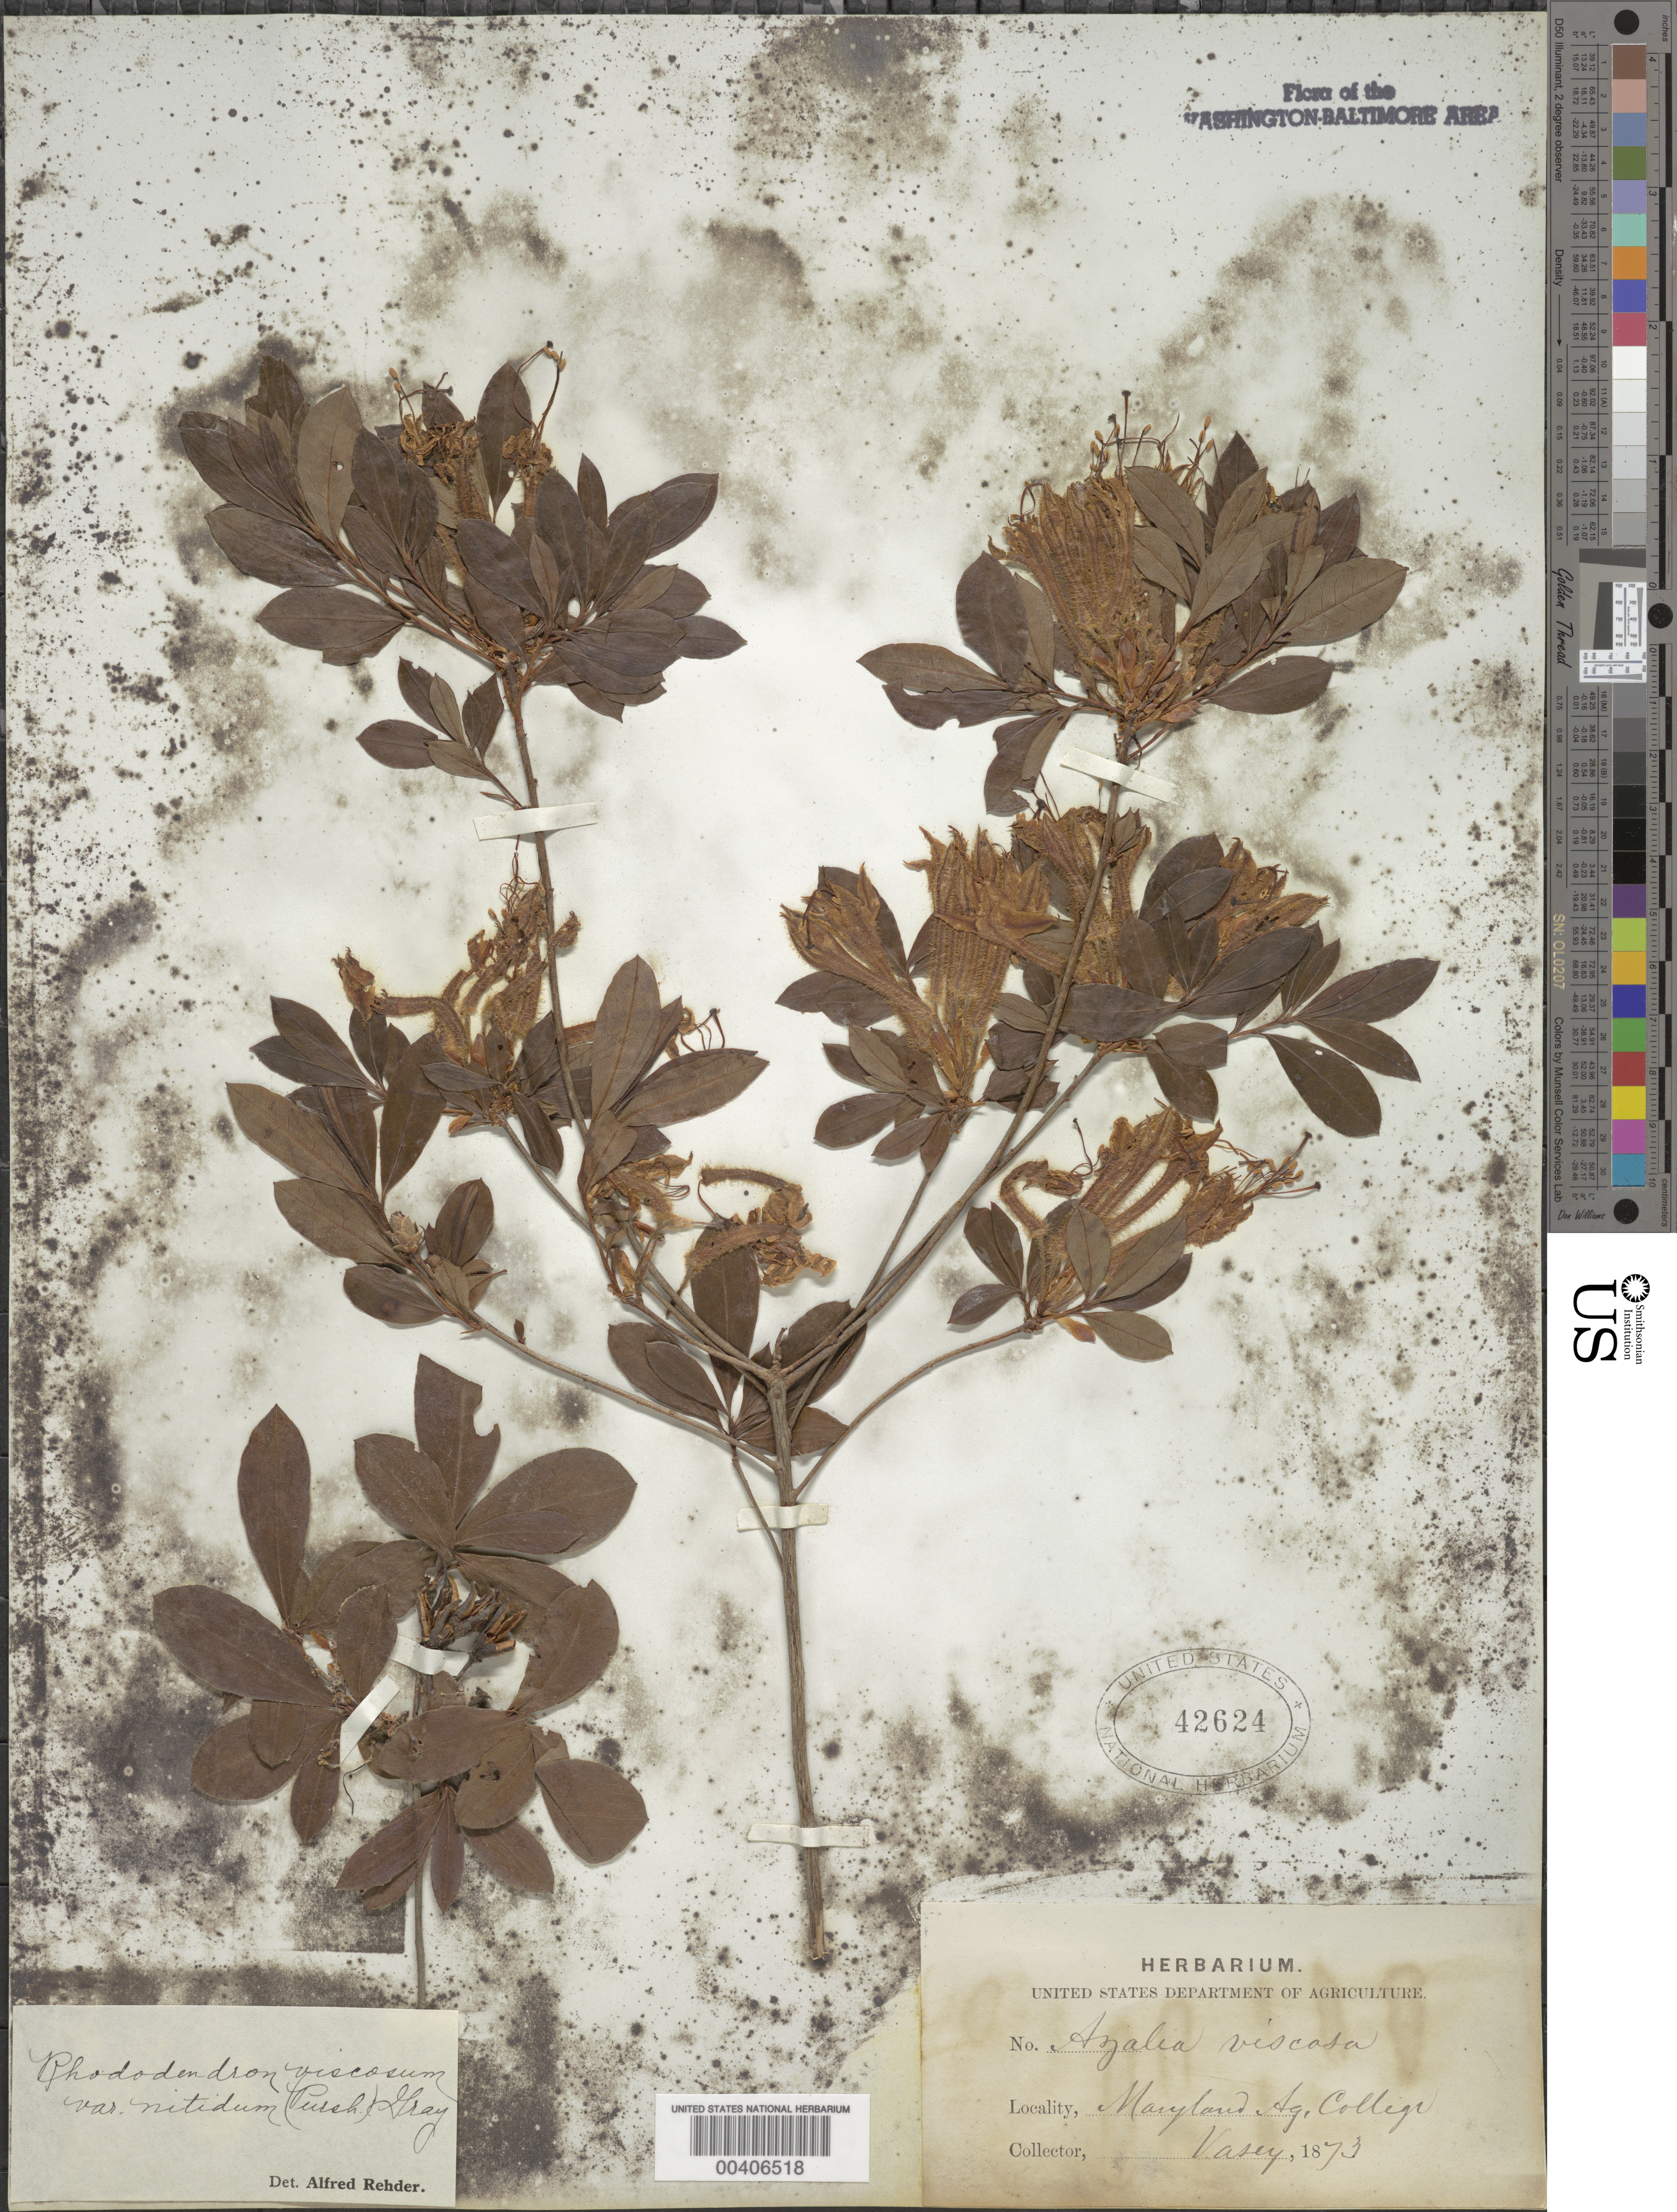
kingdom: Plantae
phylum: Tracheophyta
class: Magnoliopsida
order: Ericales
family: Ericaceae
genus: Rhododendron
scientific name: Rhododendron viscosum var. nitidum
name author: (Pursh) A. Gray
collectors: G. Vasey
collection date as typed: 1873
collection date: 1873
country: United States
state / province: Maryland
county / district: Prince George's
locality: Maryland Agricultural College, College Park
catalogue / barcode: US 42624